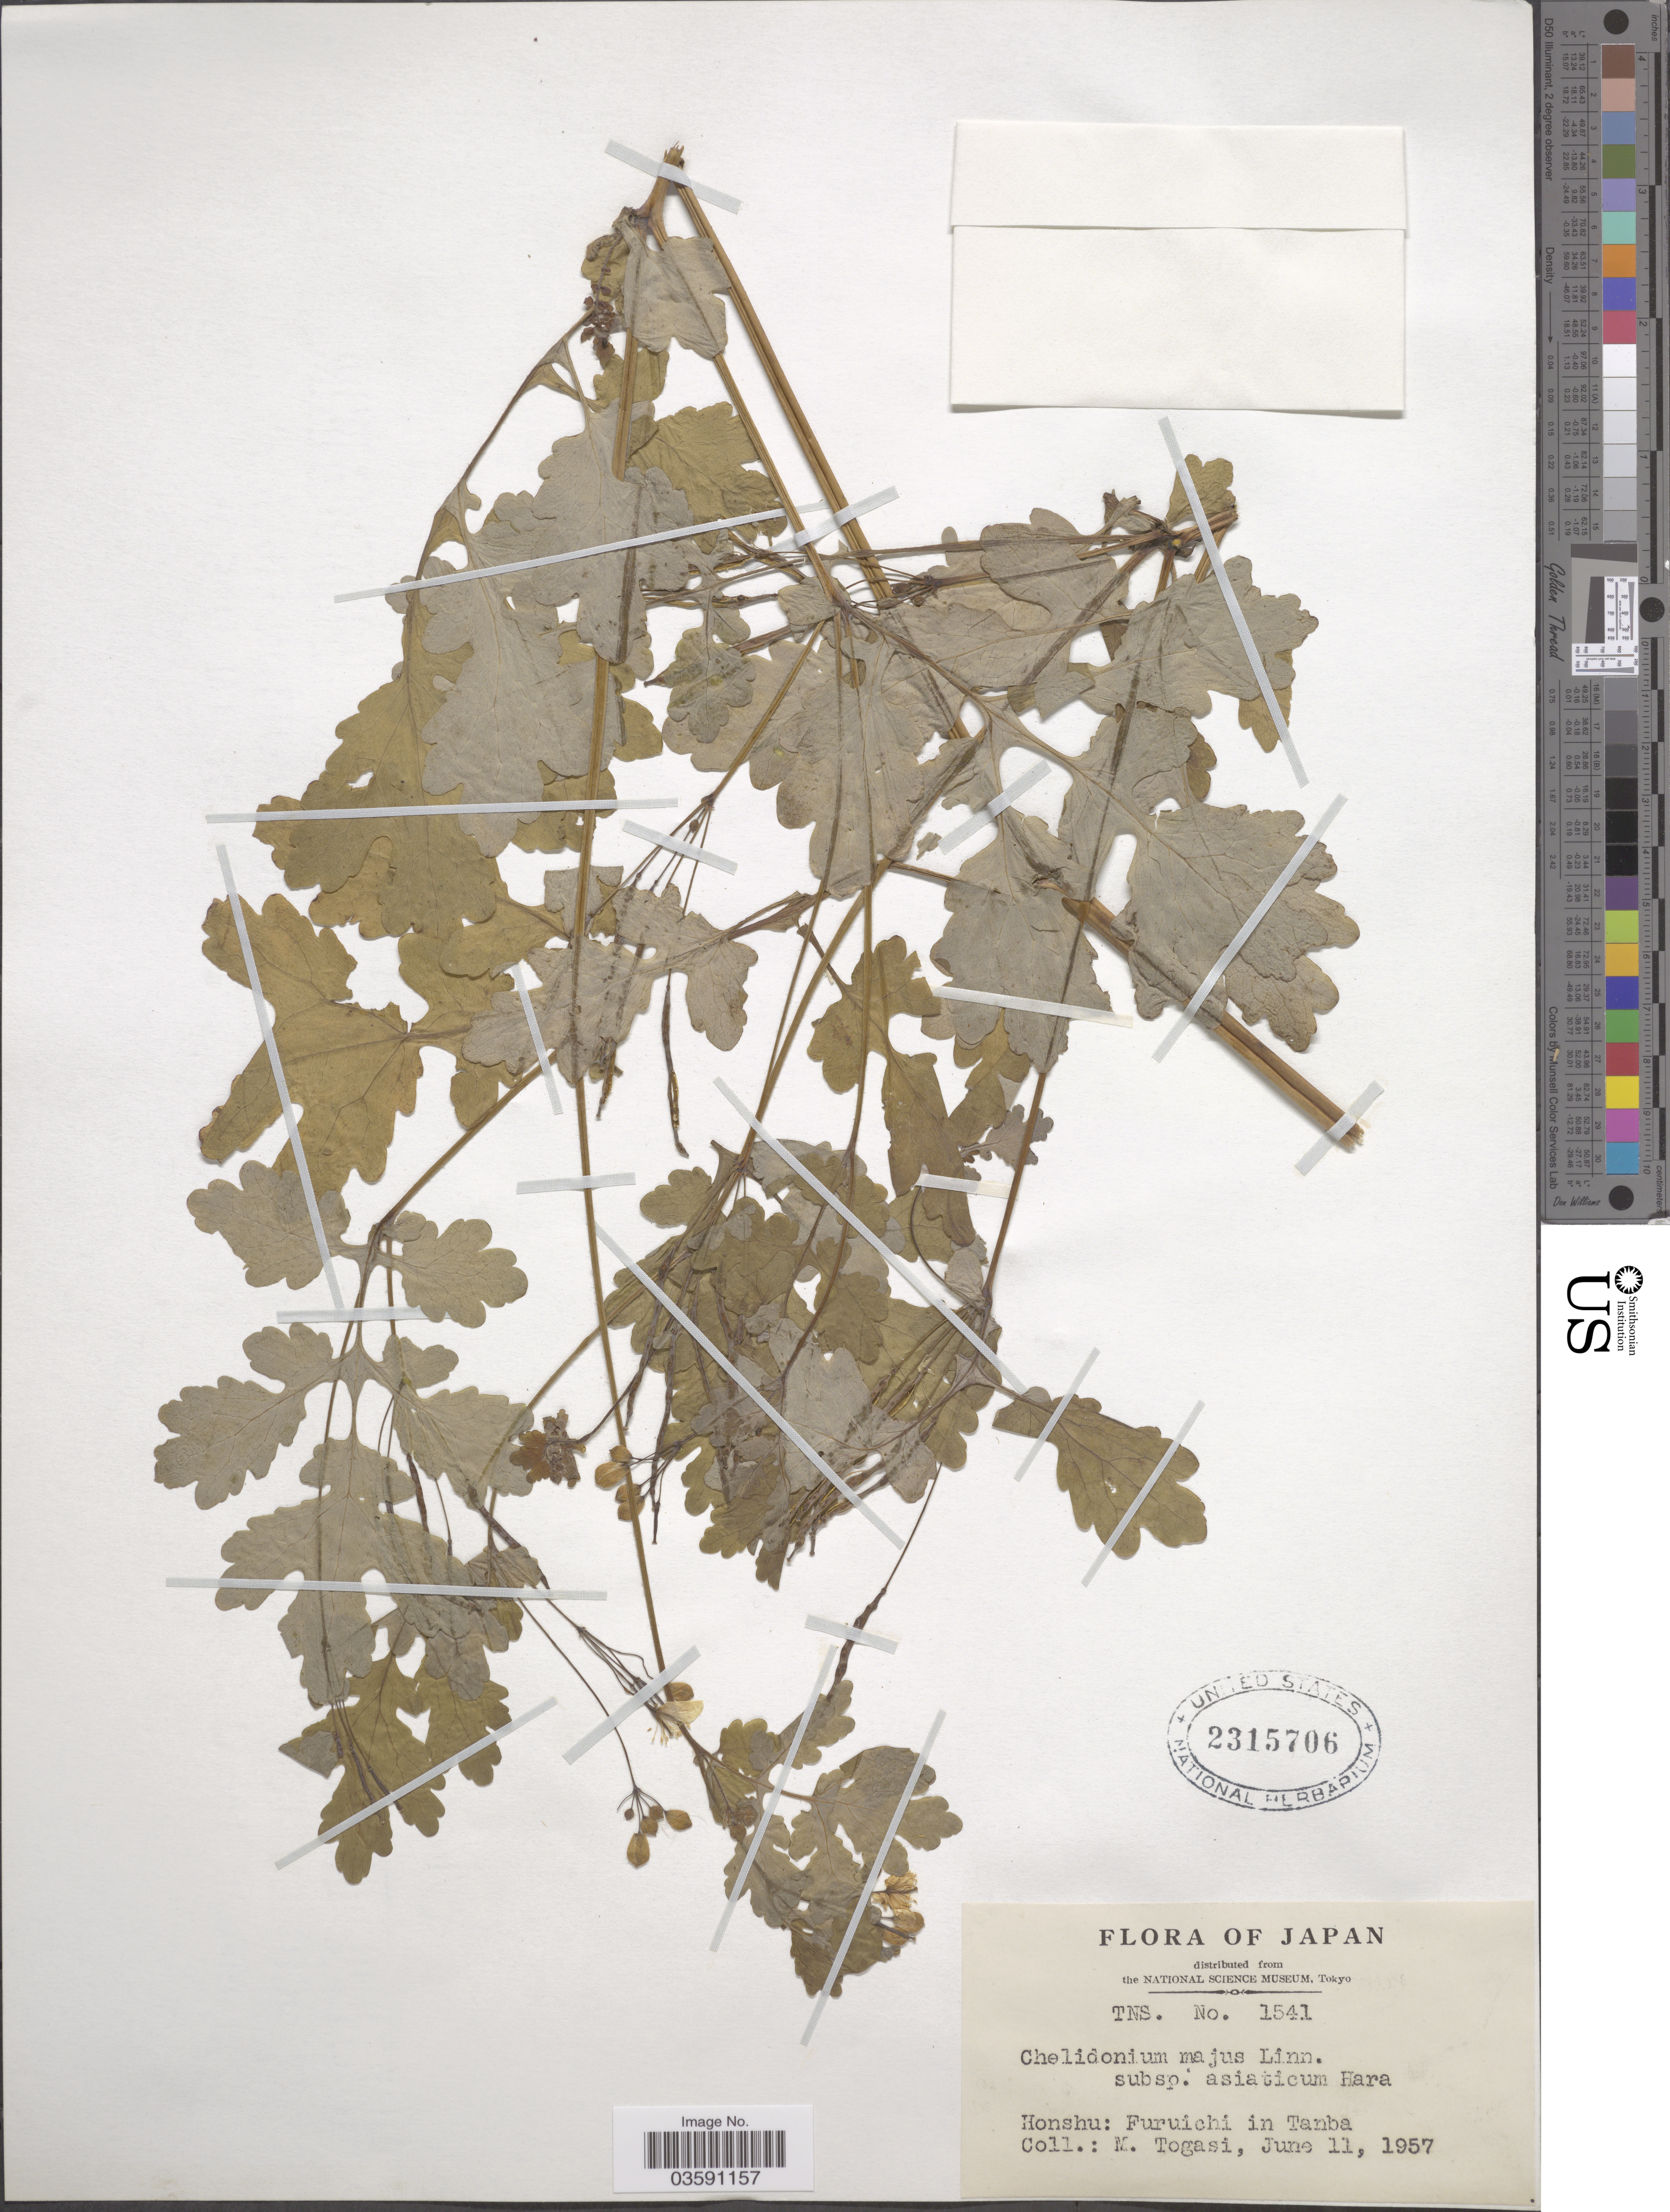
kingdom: Plantae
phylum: Tracheophyta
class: Magnoliopsida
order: Ranunculales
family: Papaveraceae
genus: Chelidonium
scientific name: Chelidonium majus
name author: L.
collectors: M. Togasi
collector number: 1541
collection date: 1957-06-11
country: Japan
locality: Honshu: Furuichi in Tanba.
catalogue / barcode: US 2315706